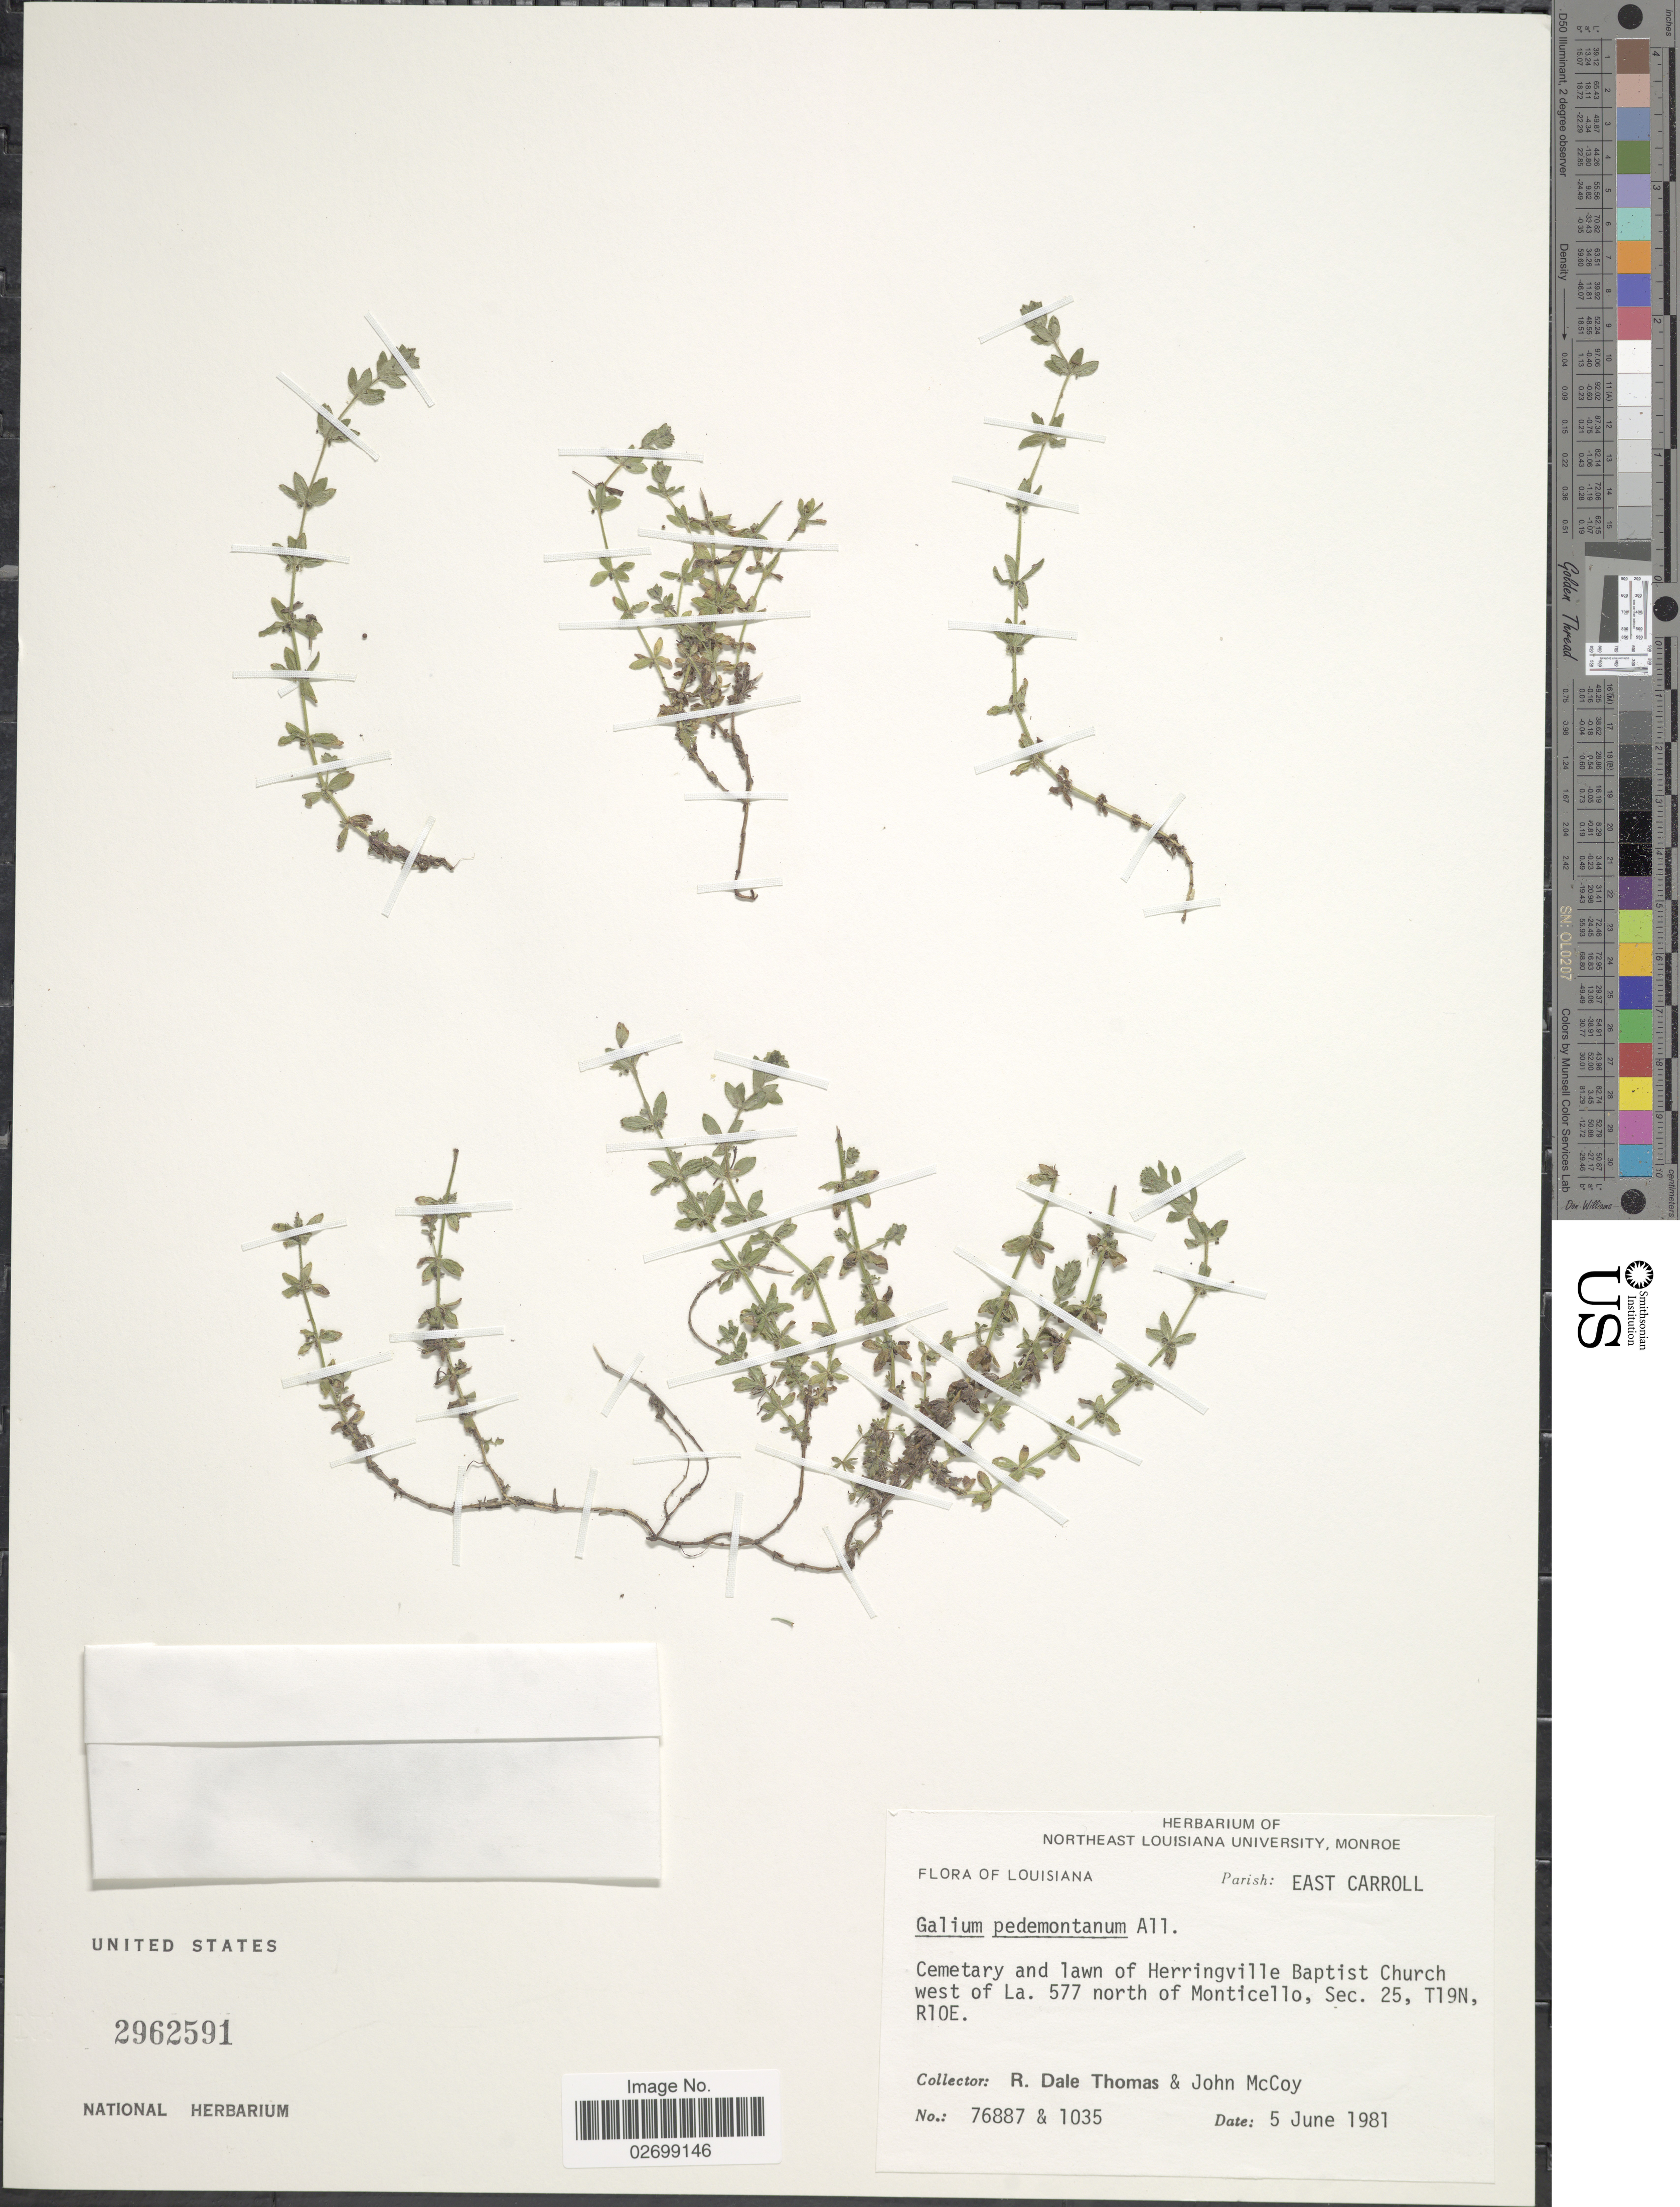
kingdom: Plantae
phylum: Tracheophyta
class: Magnoliopsida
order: Gentianales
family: Rubiaceae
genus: Cruciata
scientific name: Cruciata pedemontana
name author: (Bellardi) Ehrend.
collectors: R. Thomas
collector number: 76887/1035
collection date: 1981-06-05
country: United States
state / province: Louisiana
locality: Parish: East Carrol, Cemetary and lawn of Herringville Baptist Church west of La. 577 north of Monticello, Sec. 25, T19N, R10E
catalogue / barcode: US 2962591